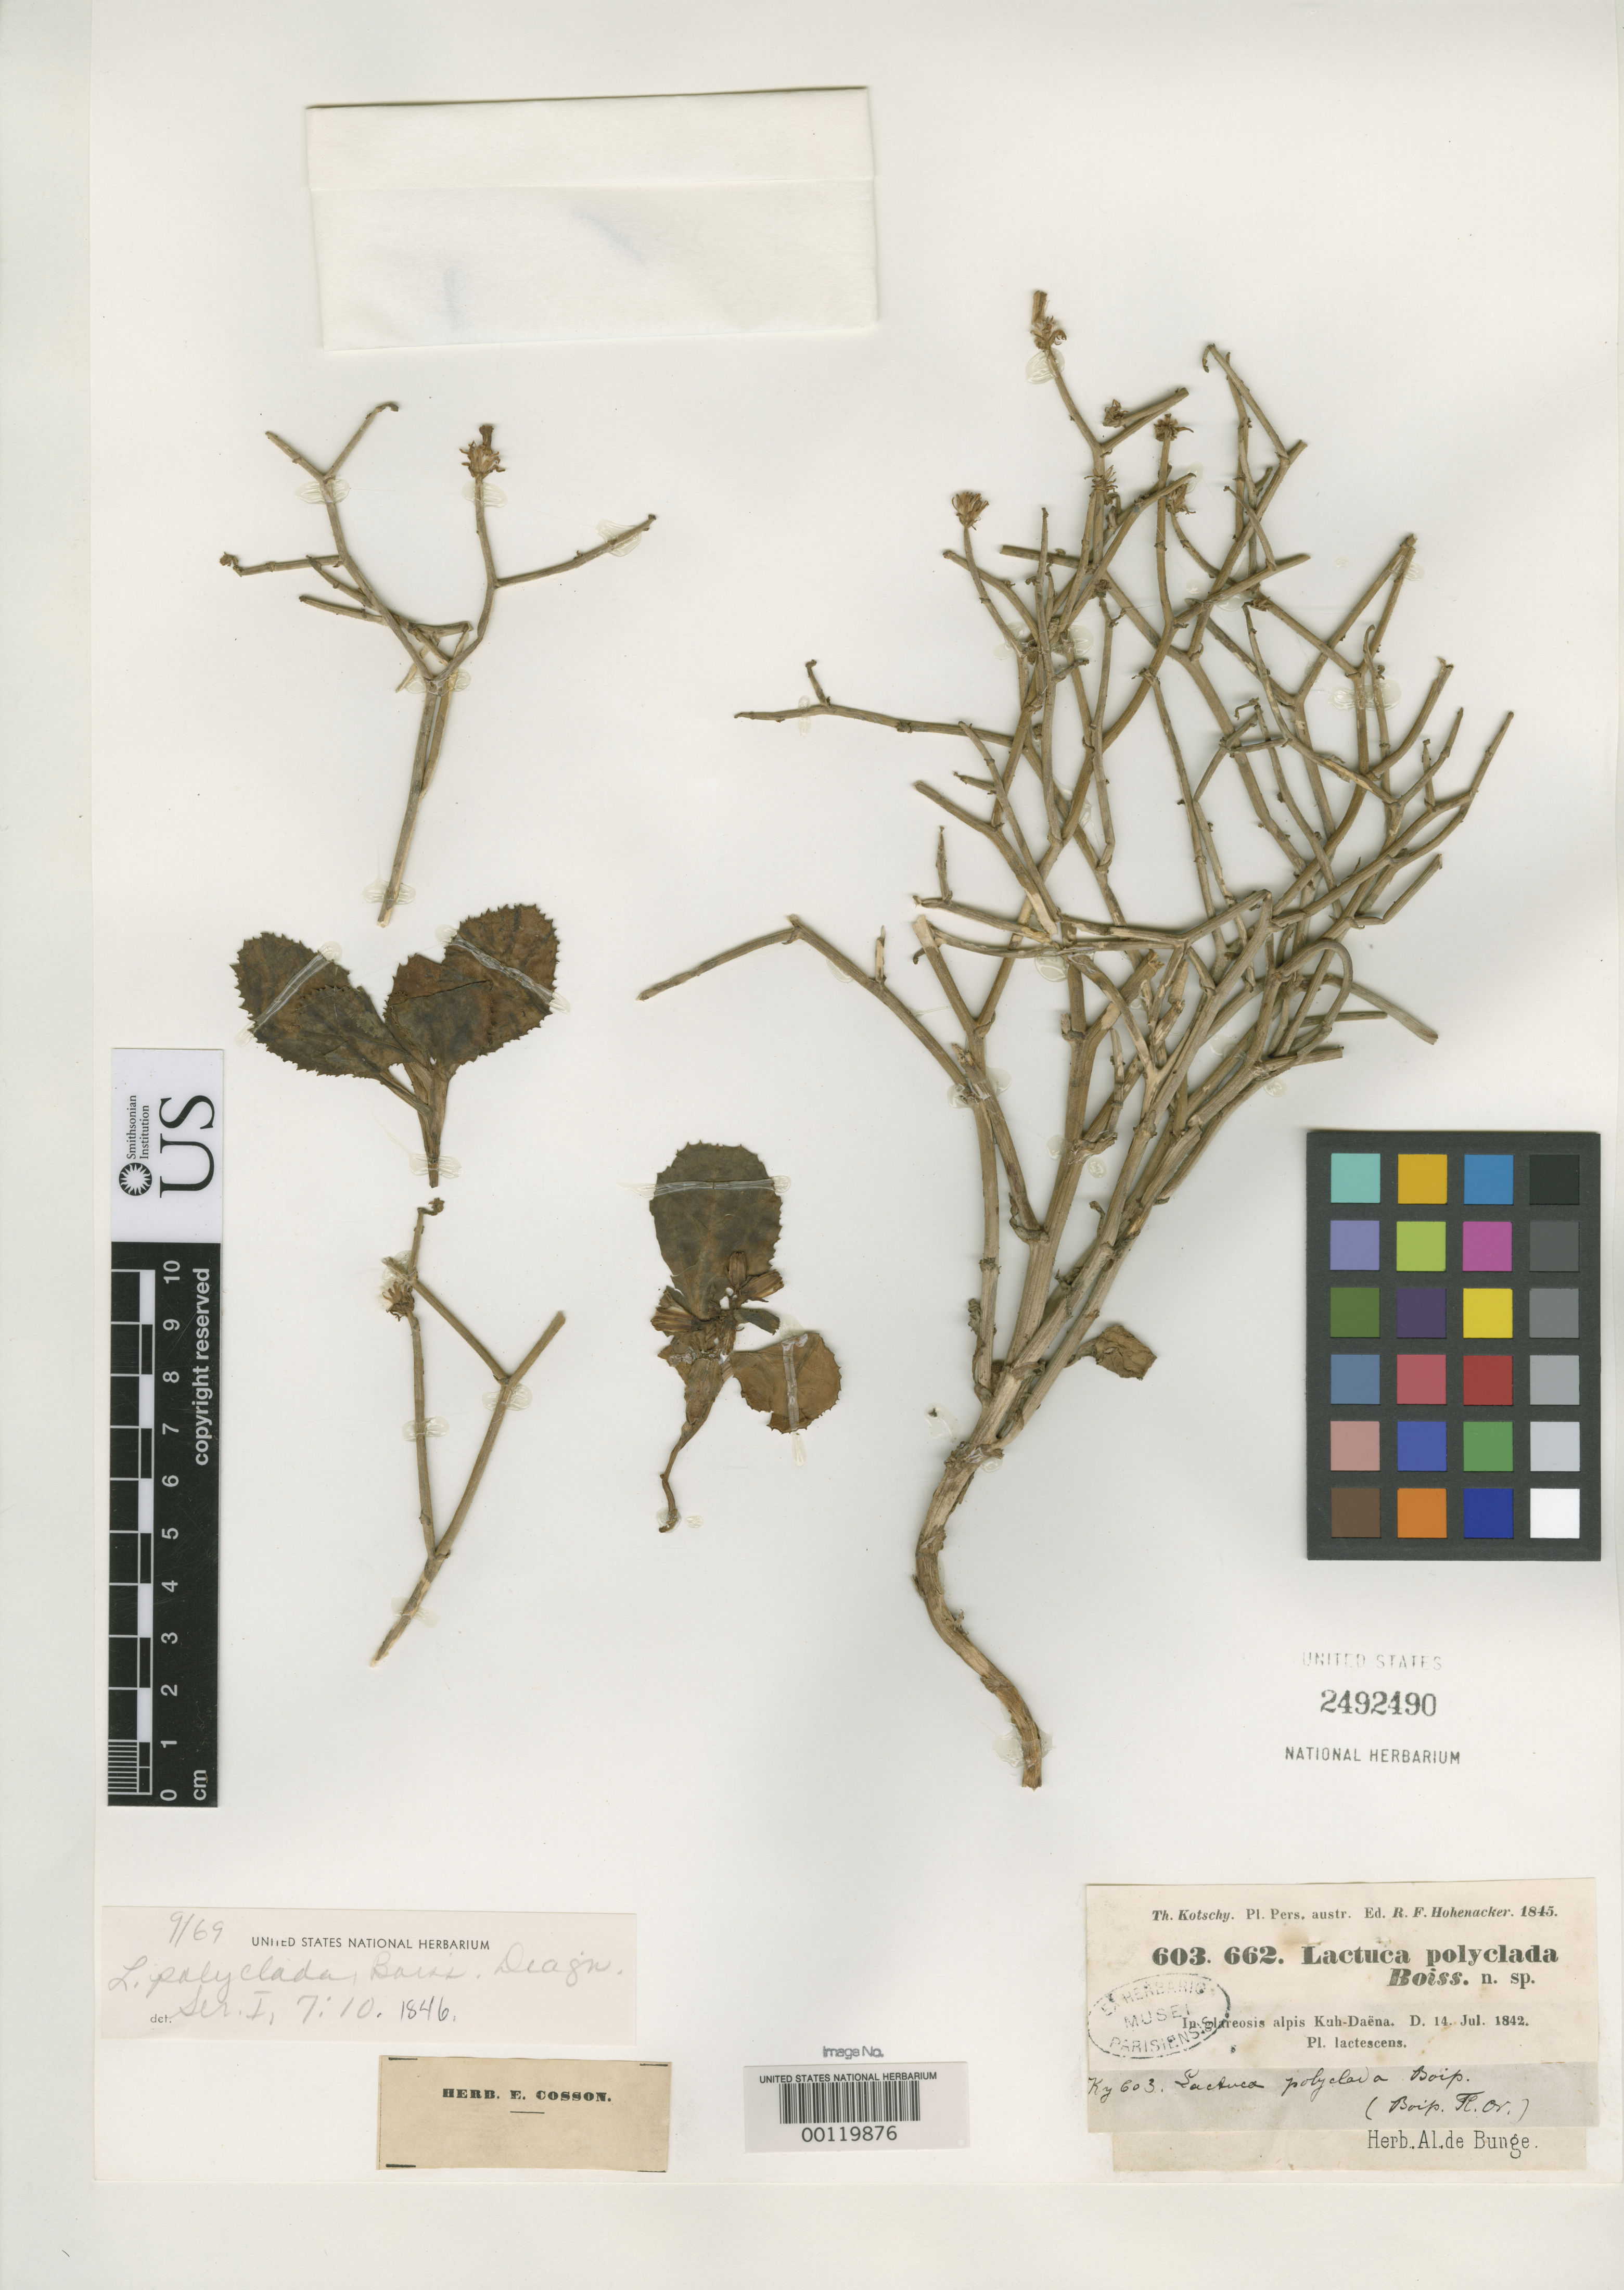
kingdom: Plantae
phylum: Tracheophyta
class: Magnoliopsida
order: Asterales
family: Asteraceae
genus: Lactuca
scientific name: Lactuca polyclada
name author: Boiss.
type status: Syntype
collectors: K. G. Kotschy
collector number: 603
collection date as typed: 14 Jul 1842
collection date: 1842-07-14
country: Iran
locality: Kuh-Daena.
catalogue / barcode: US 2492490